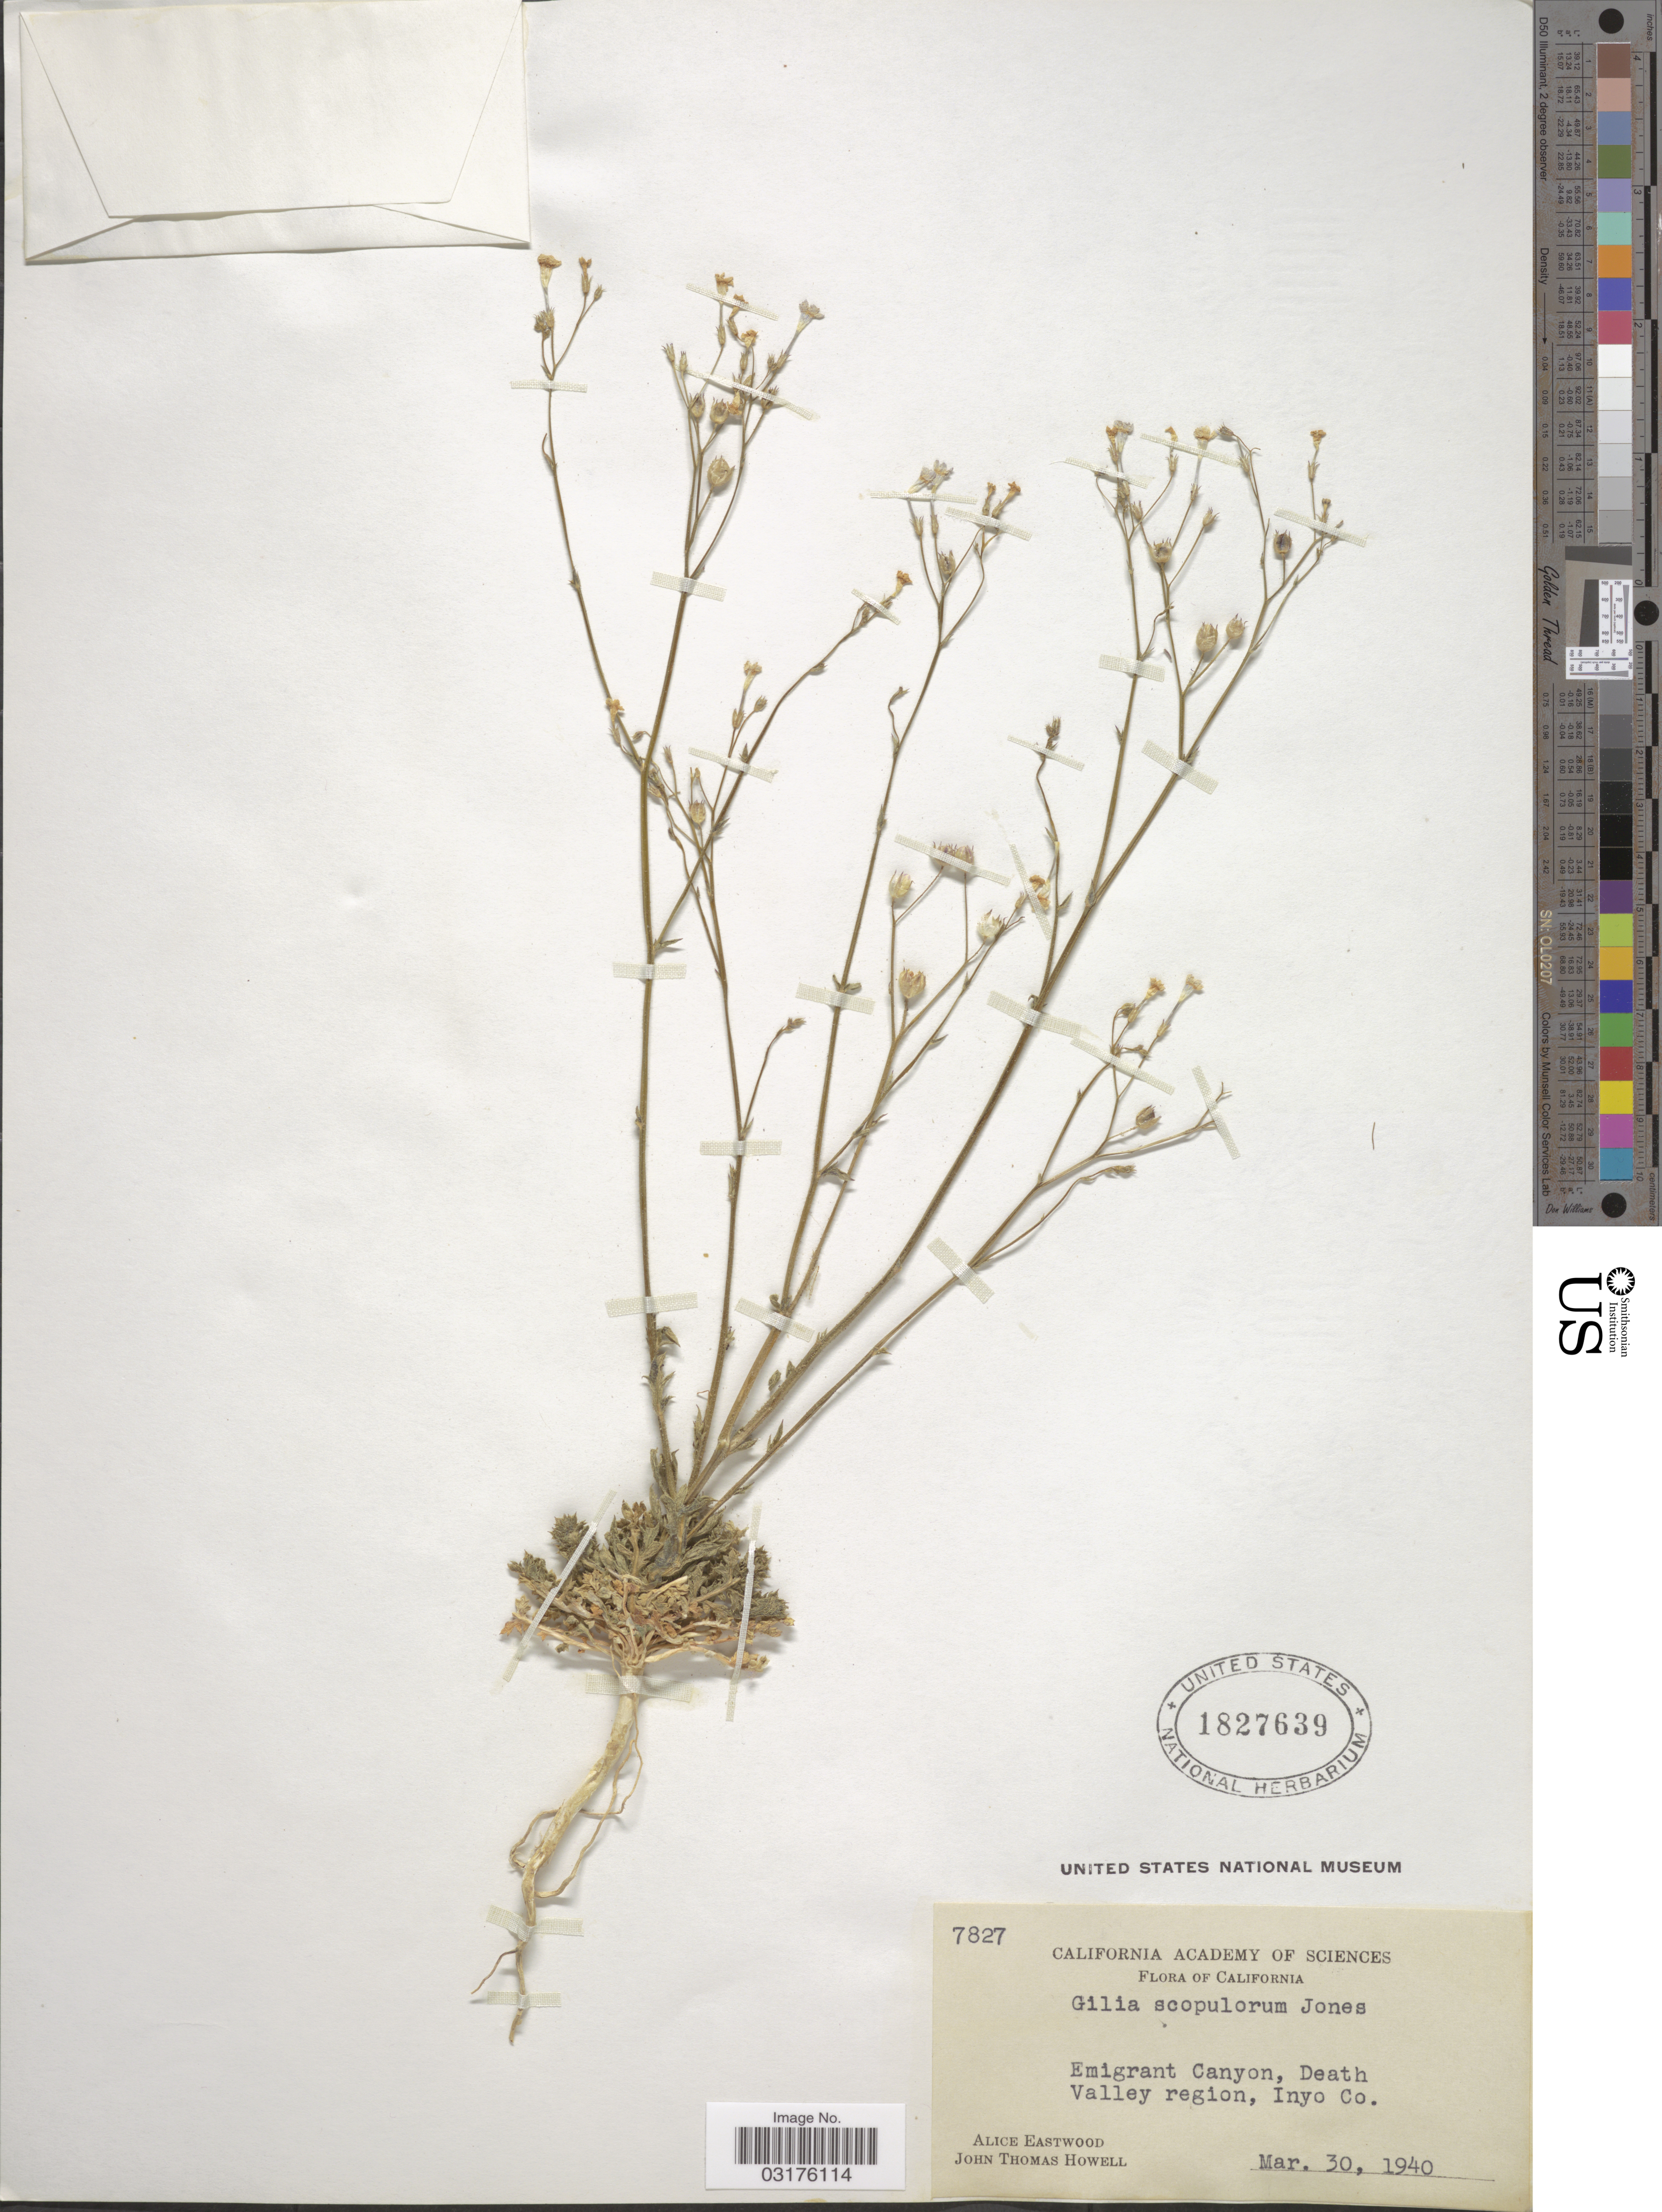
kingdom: Plantae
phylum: Tracheophyta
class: Magnoliopsida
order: Ericales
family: Polemoniaceae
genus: Gilia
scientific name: Gilia scopulorum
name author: M.E. Jones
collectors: A. Eastwood & J. T. Howell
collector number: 7827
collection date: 1940-03-30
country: United States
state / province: California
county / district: Inyo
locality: Emigrant Canyon, Death Valley region, Inyo Co.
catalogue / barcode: US 1827639